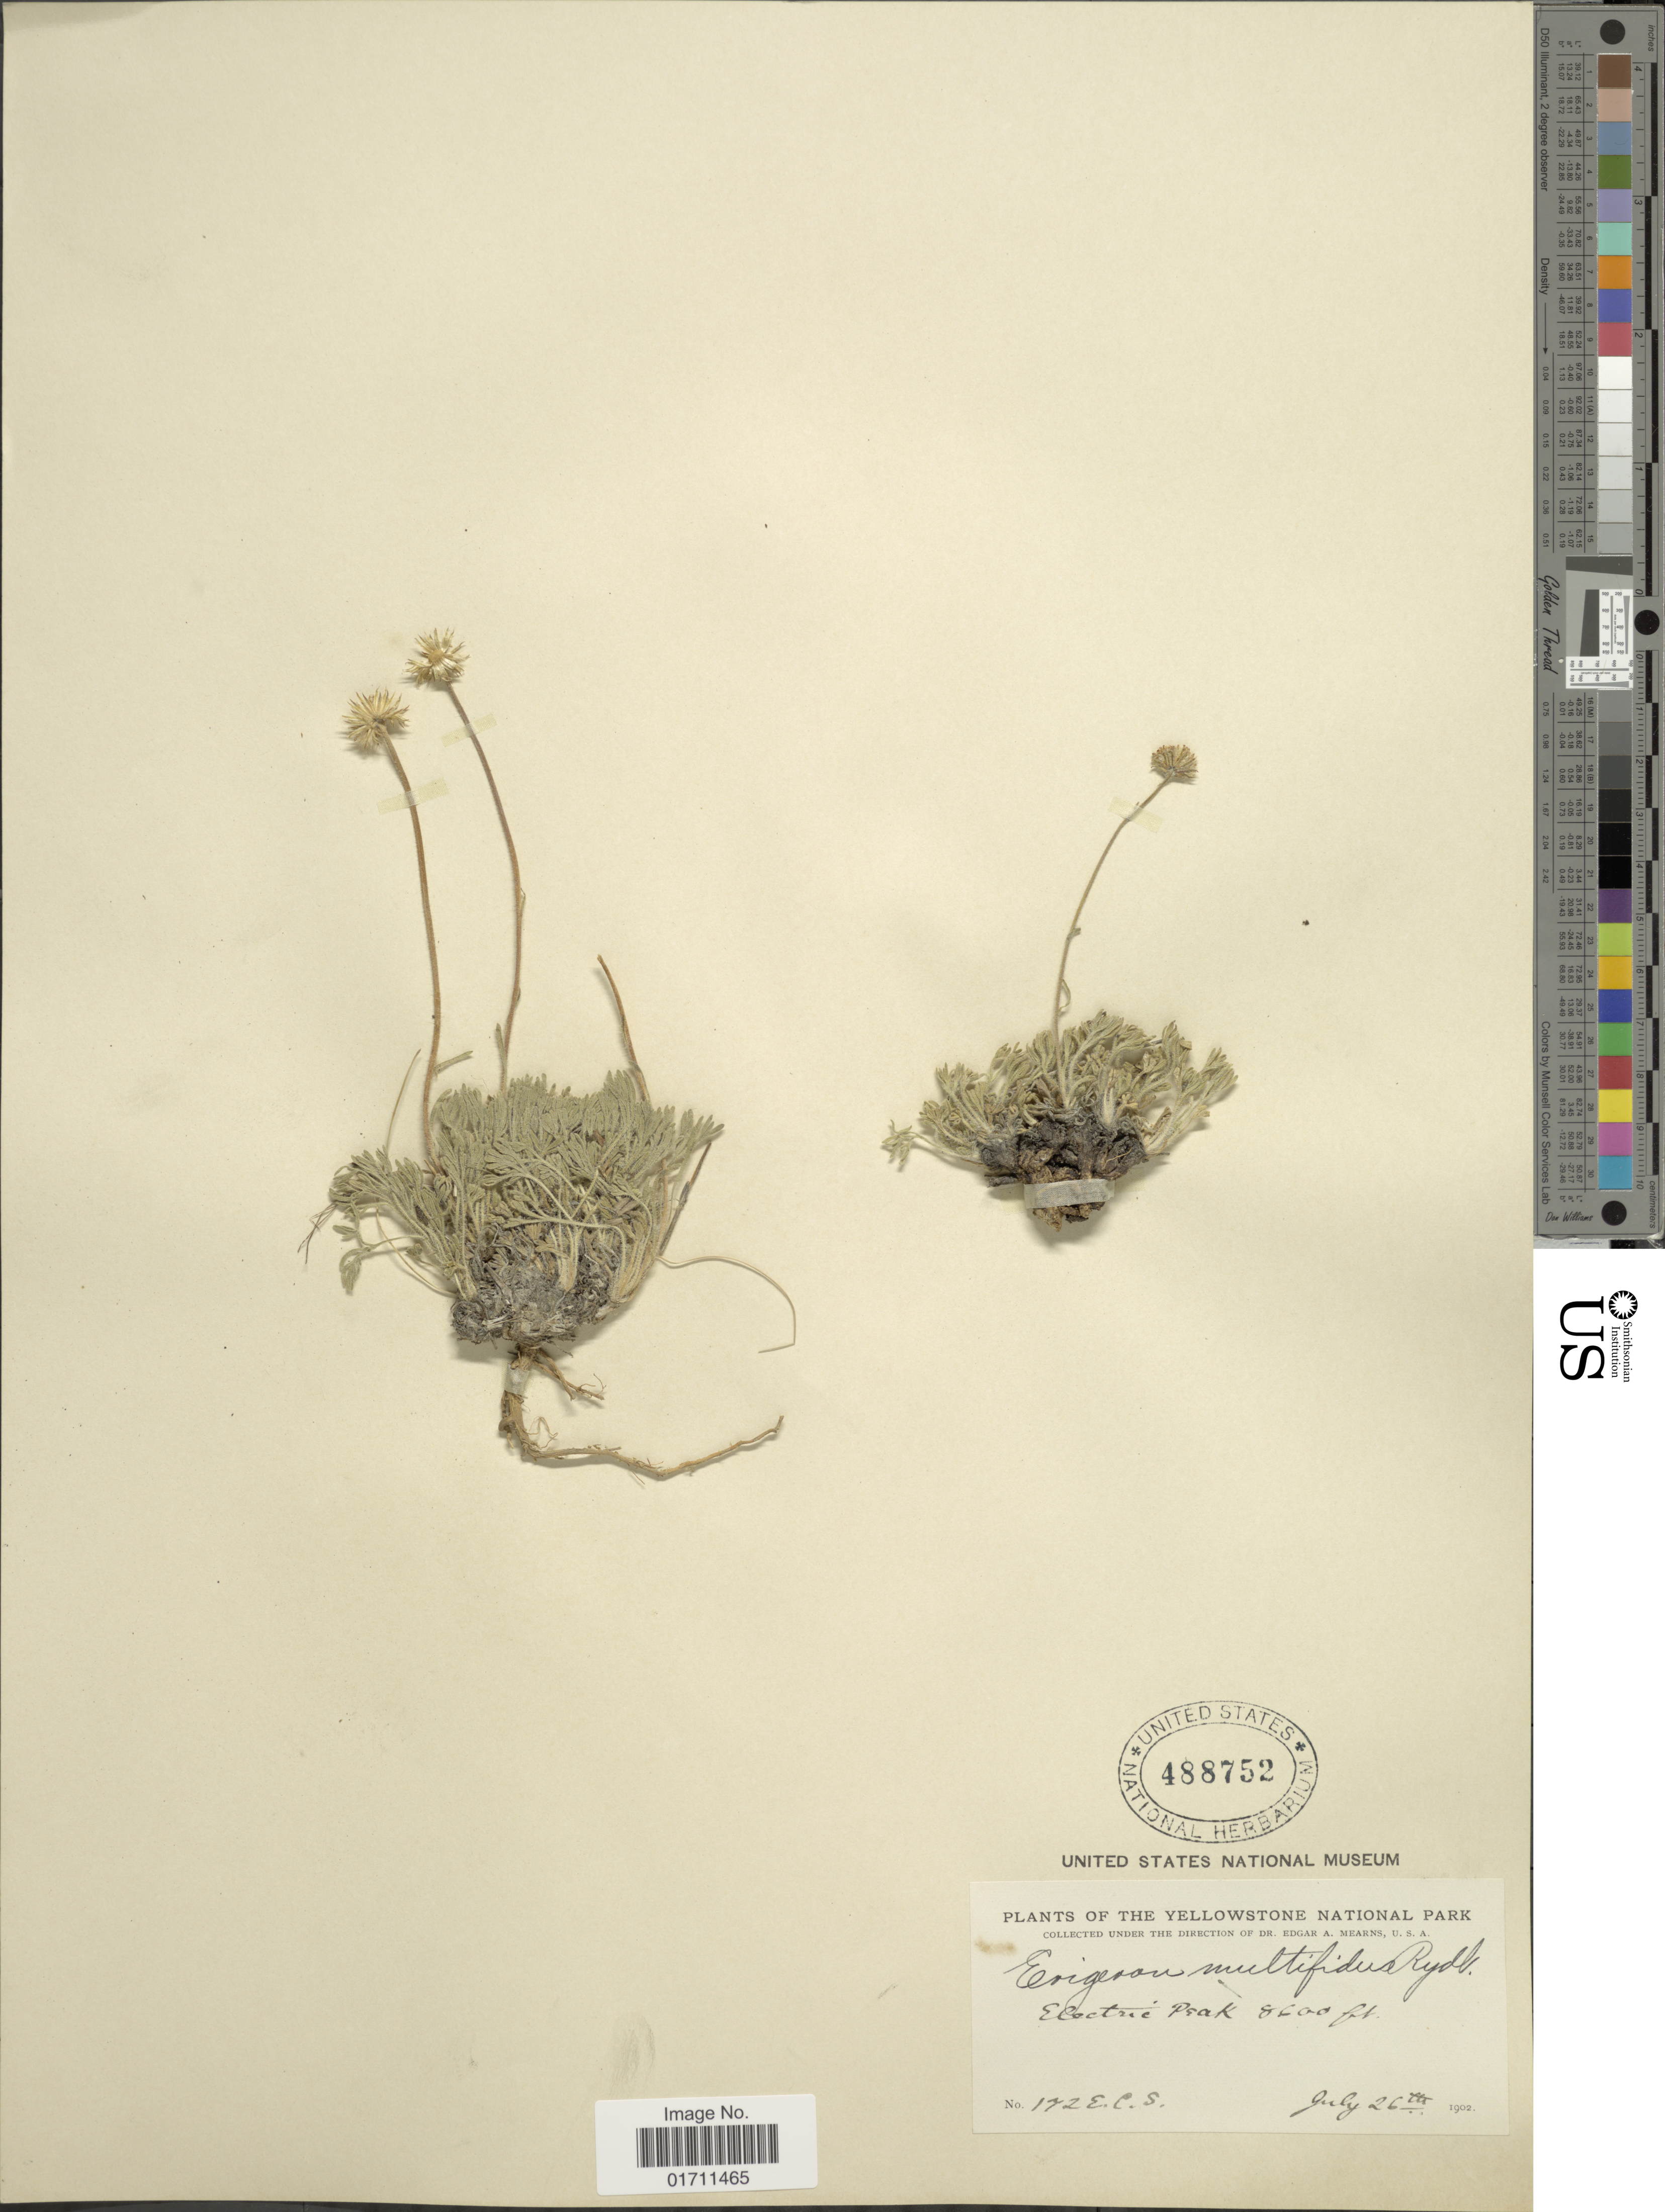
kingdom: Plantae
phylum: Tracheophyta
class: Magnoliopsida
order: Asterales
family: Asteraceae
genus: Erigeron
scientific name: Erigeron compositus var. multifidus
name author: (Rydb.) J.F. Macbr. & Payson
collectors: E. C. Smith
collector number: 172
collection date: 1902-07-26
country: United States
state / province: Montana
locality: The Yellowstone National Park, Electric Peak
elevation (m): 2621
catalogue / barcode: US 488752